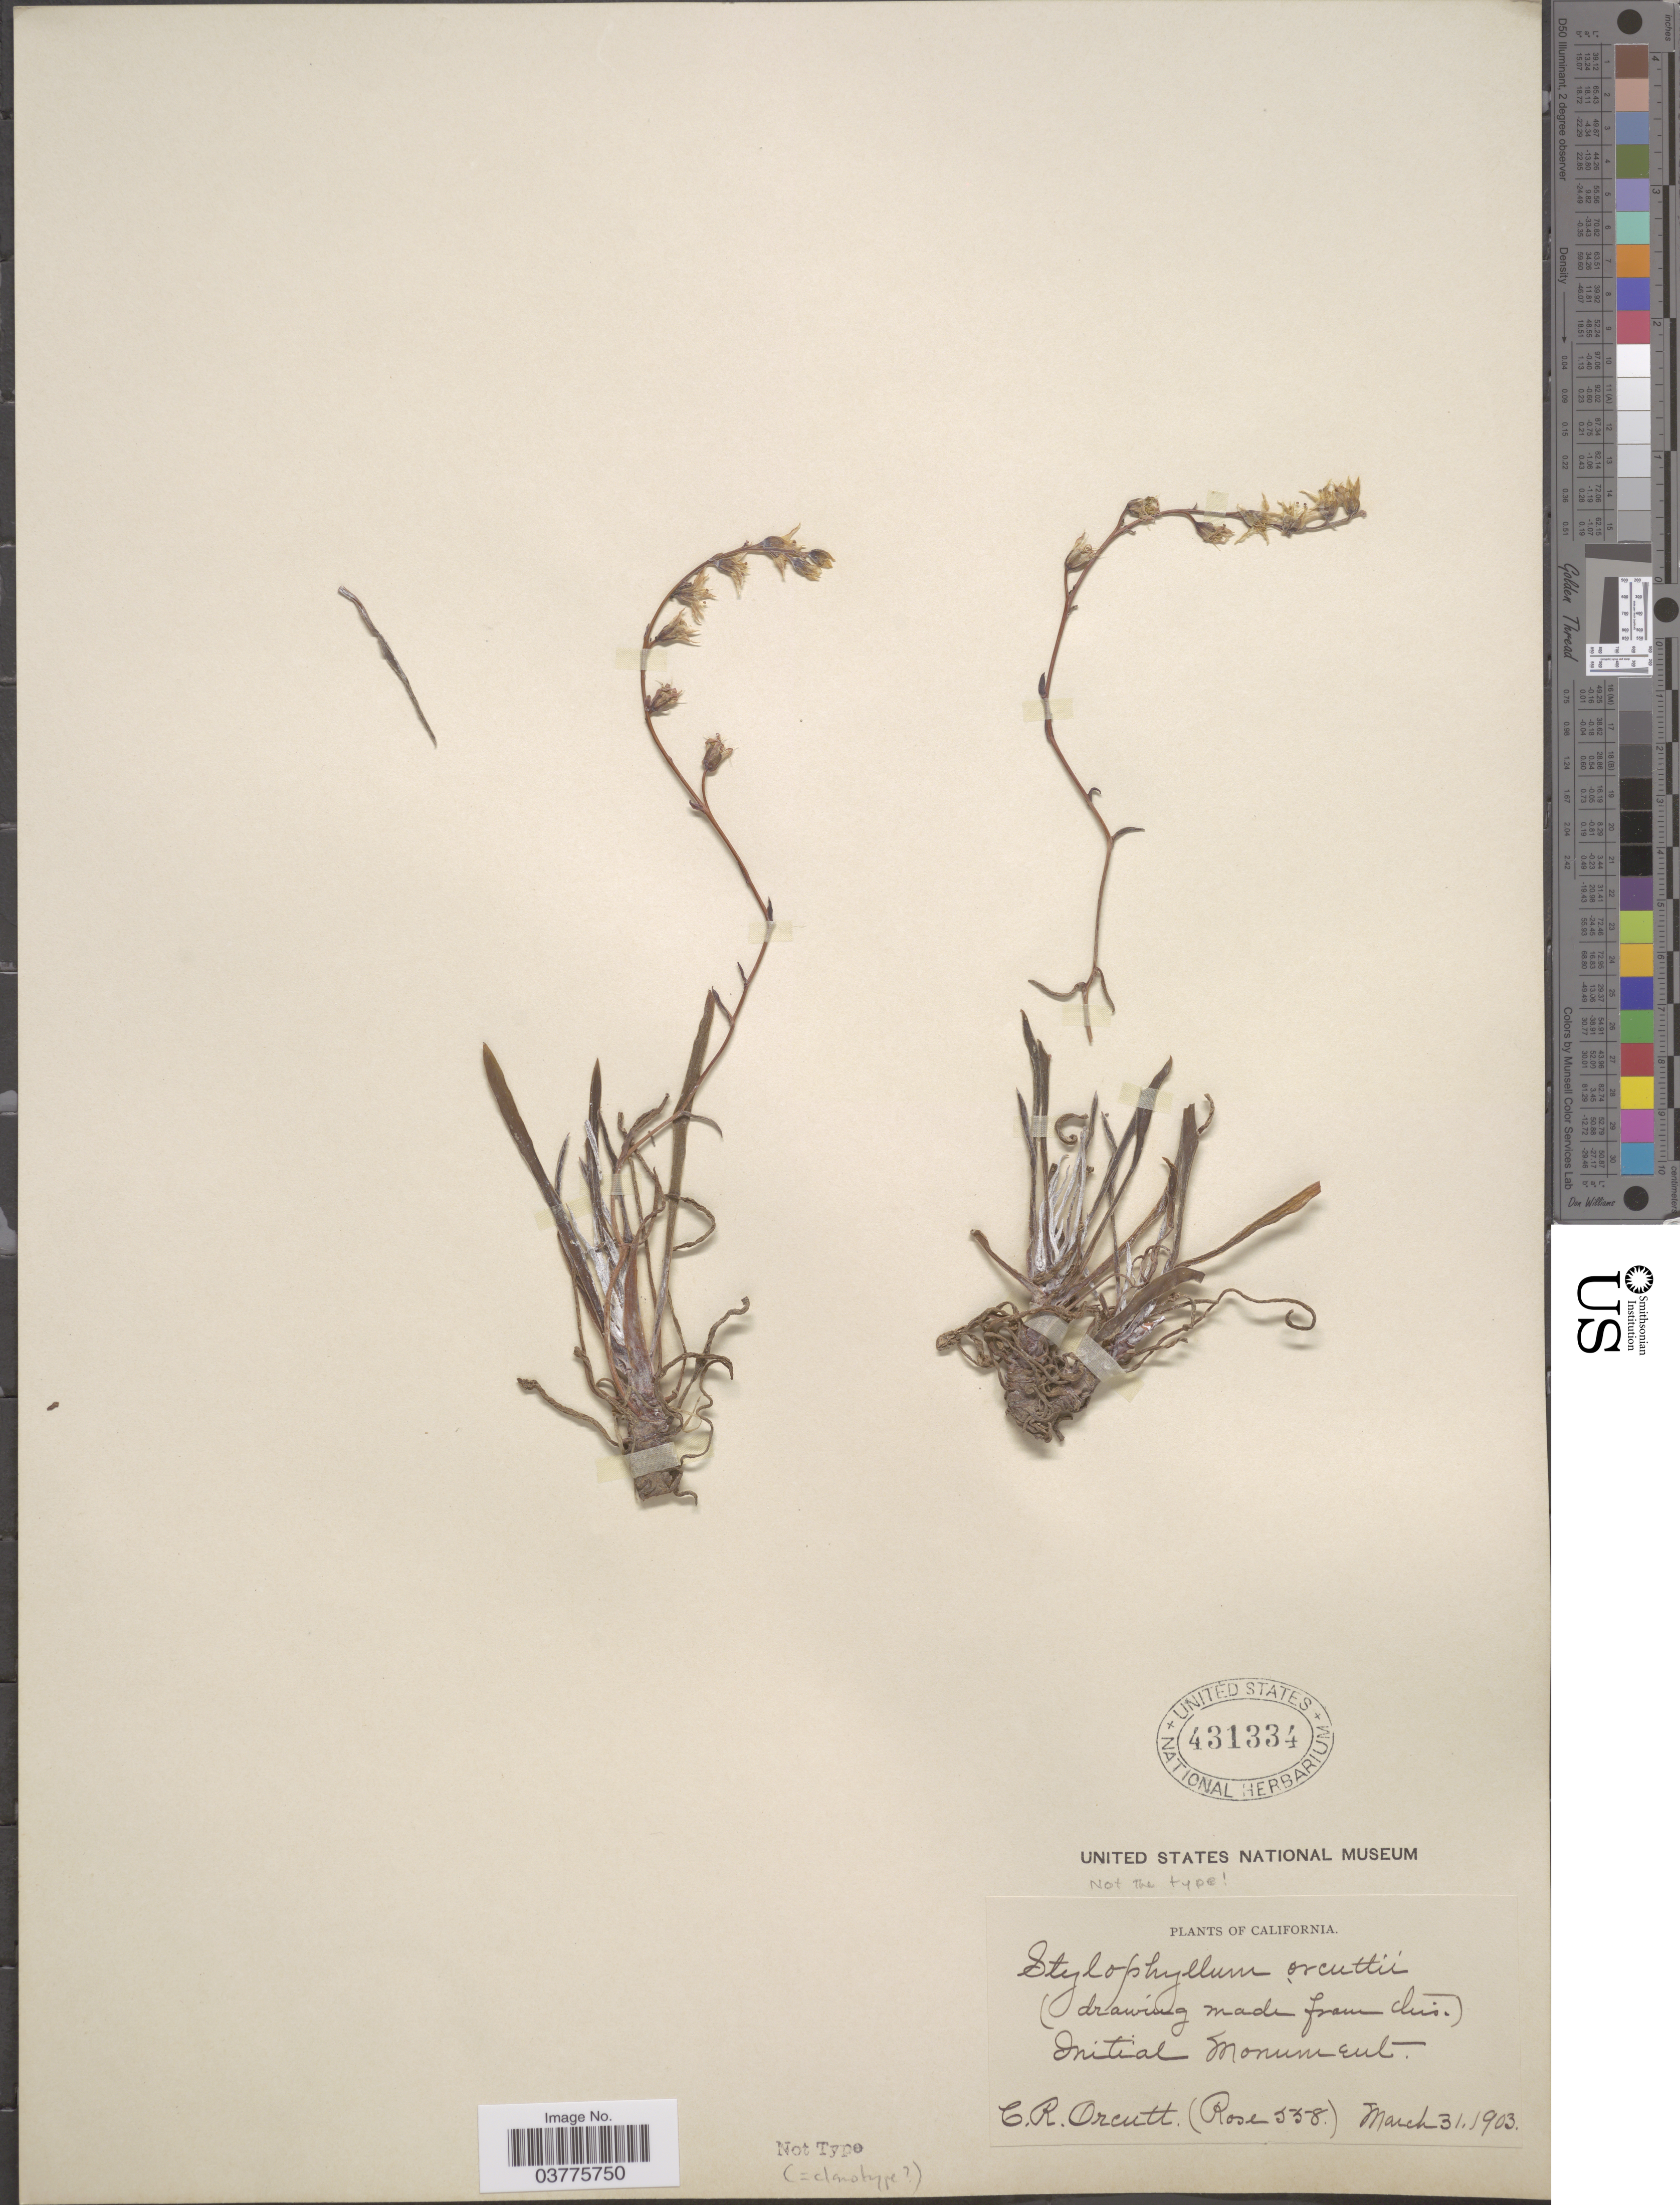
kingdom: Plantae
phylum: Tracheophyta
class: Magnoliopsida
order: Saxifragales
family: Crassulaceae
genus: Dudleya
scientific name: Dudleya attenuata subsp. orcuttii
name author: (Rose) Moran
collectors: C. R. Orcutt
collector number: Rose558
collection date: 1903-03-31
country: United States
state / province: California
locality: Initial Monument.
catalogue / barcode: US 431334